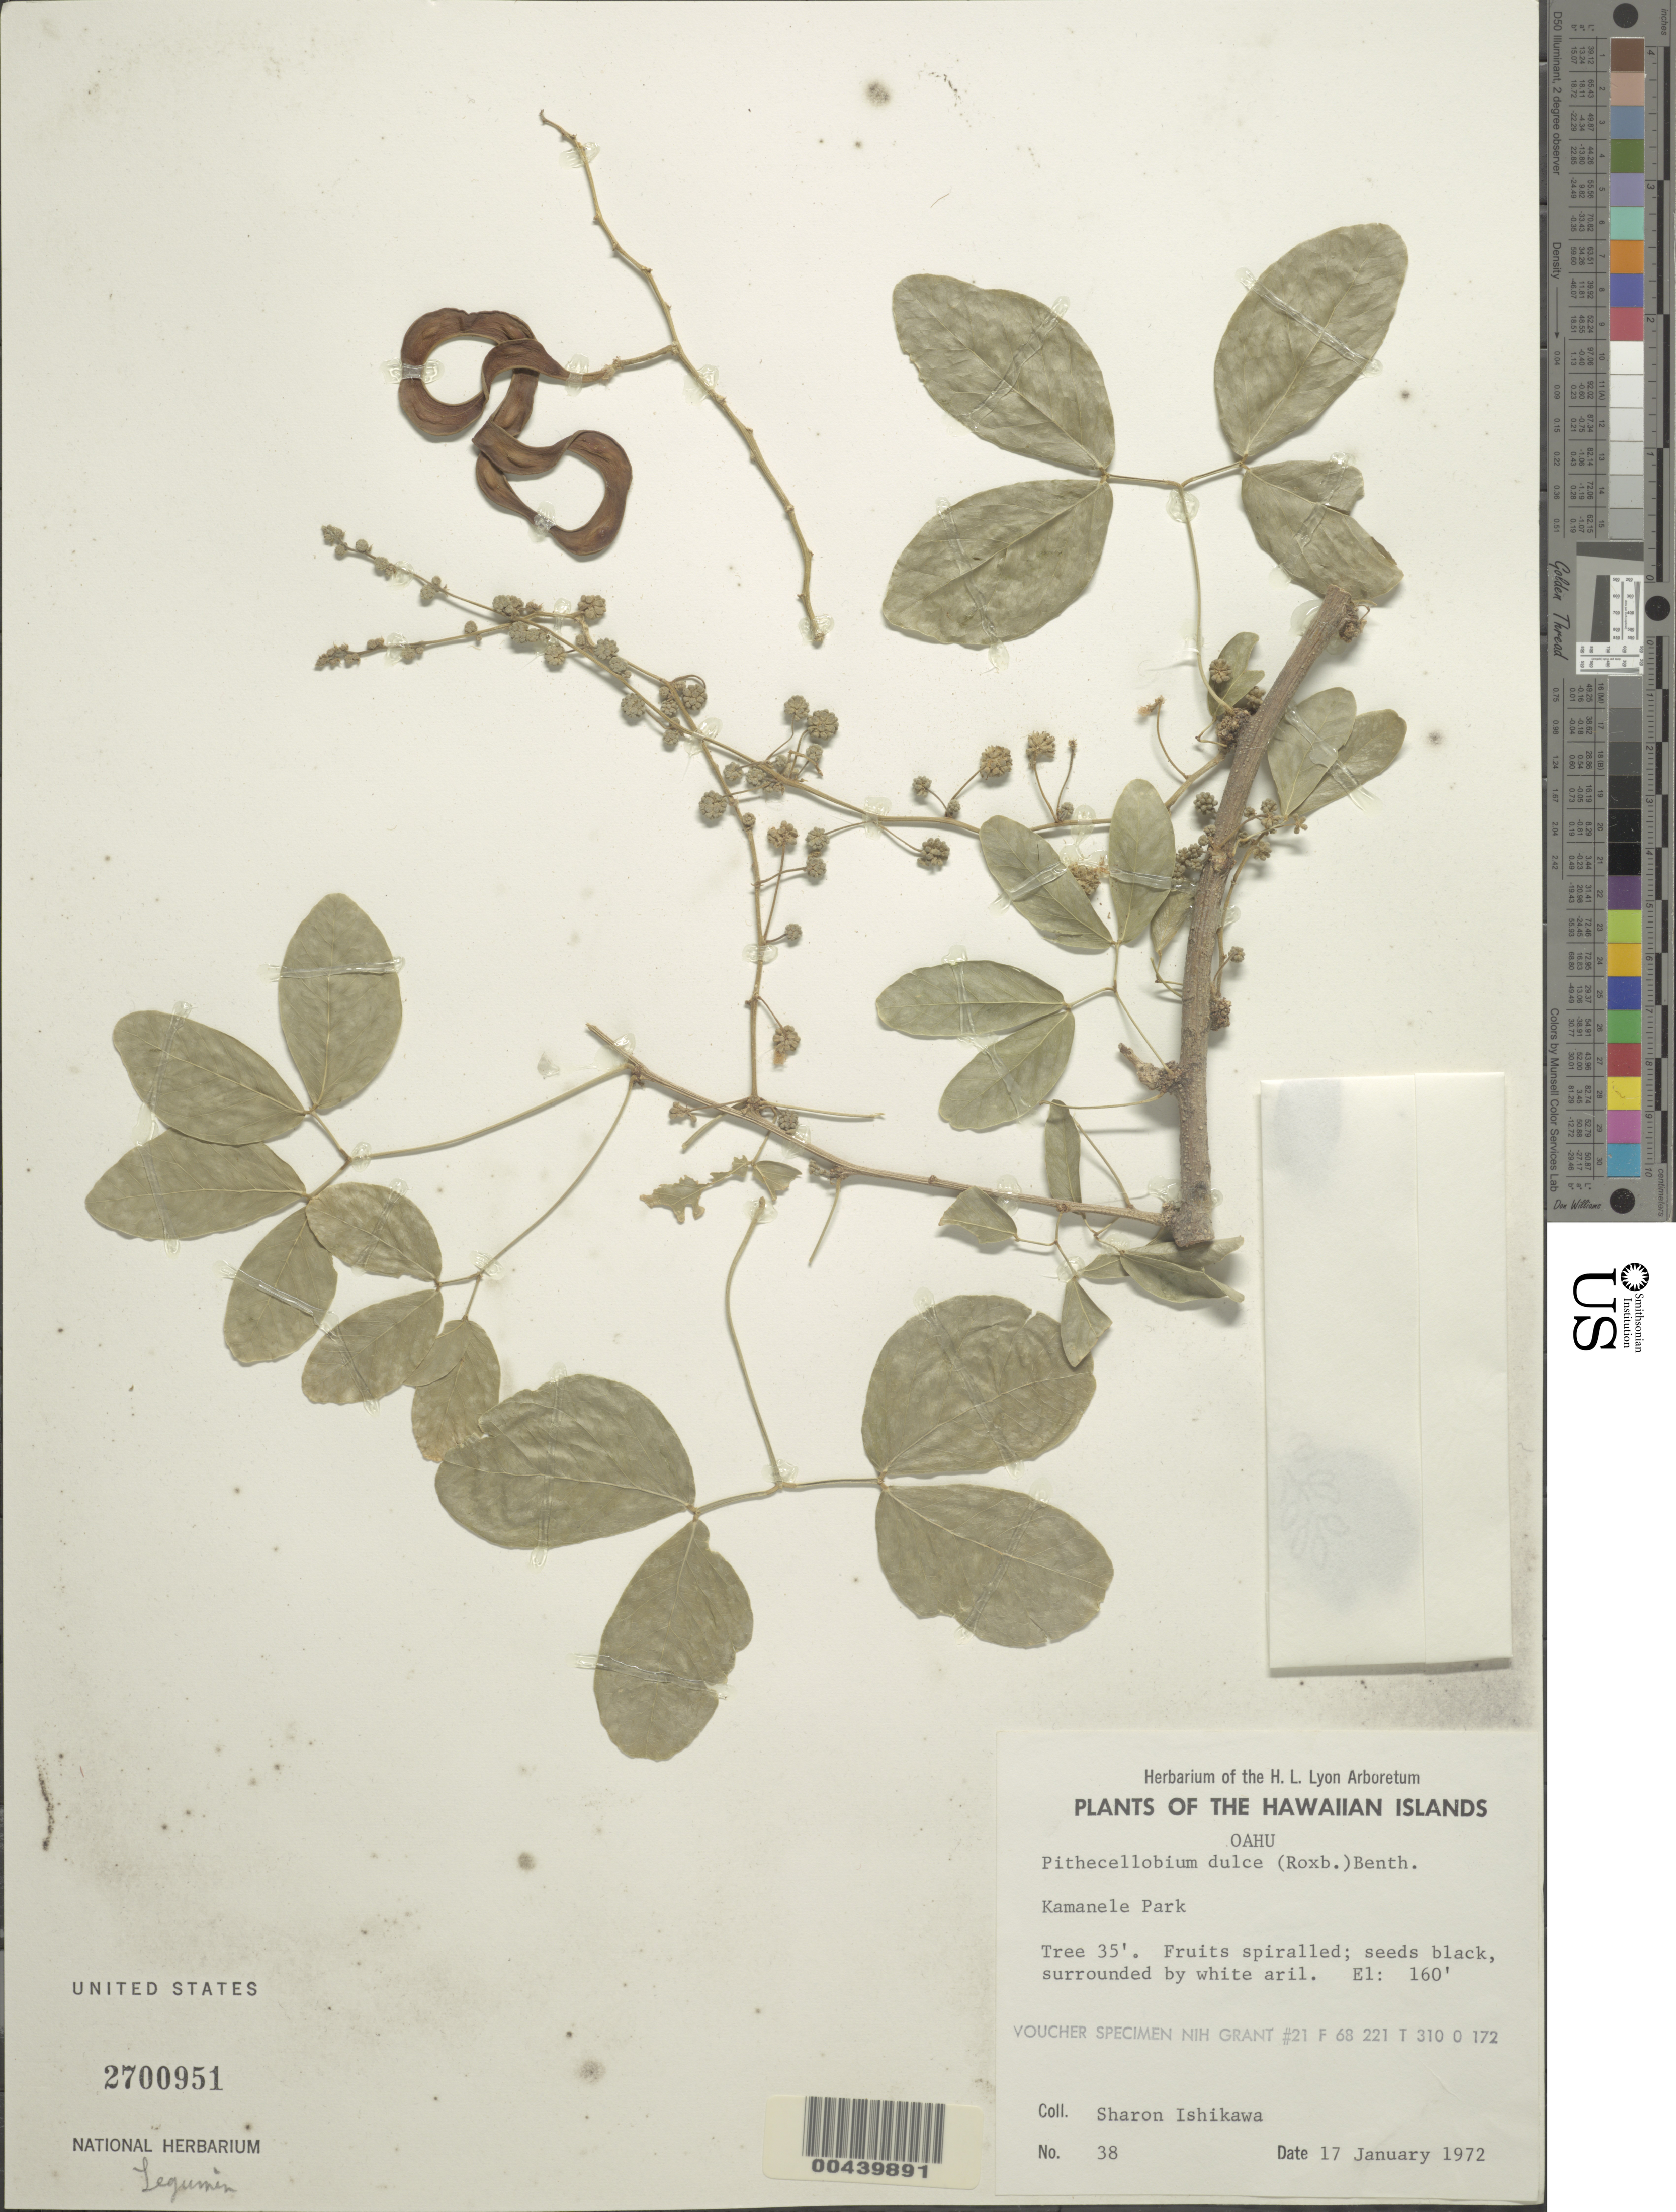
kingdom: Plantae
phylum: Tracheophyta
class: Magnoliopsida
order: Fabales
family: Fabaceae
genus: Pithecellobium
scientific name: Pithecellobium dulce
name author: (Roxb.) Benth.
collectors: S. S. Ishikawa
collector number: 38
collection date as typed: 17 Jan 1972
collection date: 1972-01-17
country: United States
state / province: Hawaii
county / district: Honolulu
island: Oahu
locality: Kamanele Park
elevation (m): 49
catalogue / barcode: US 2700951